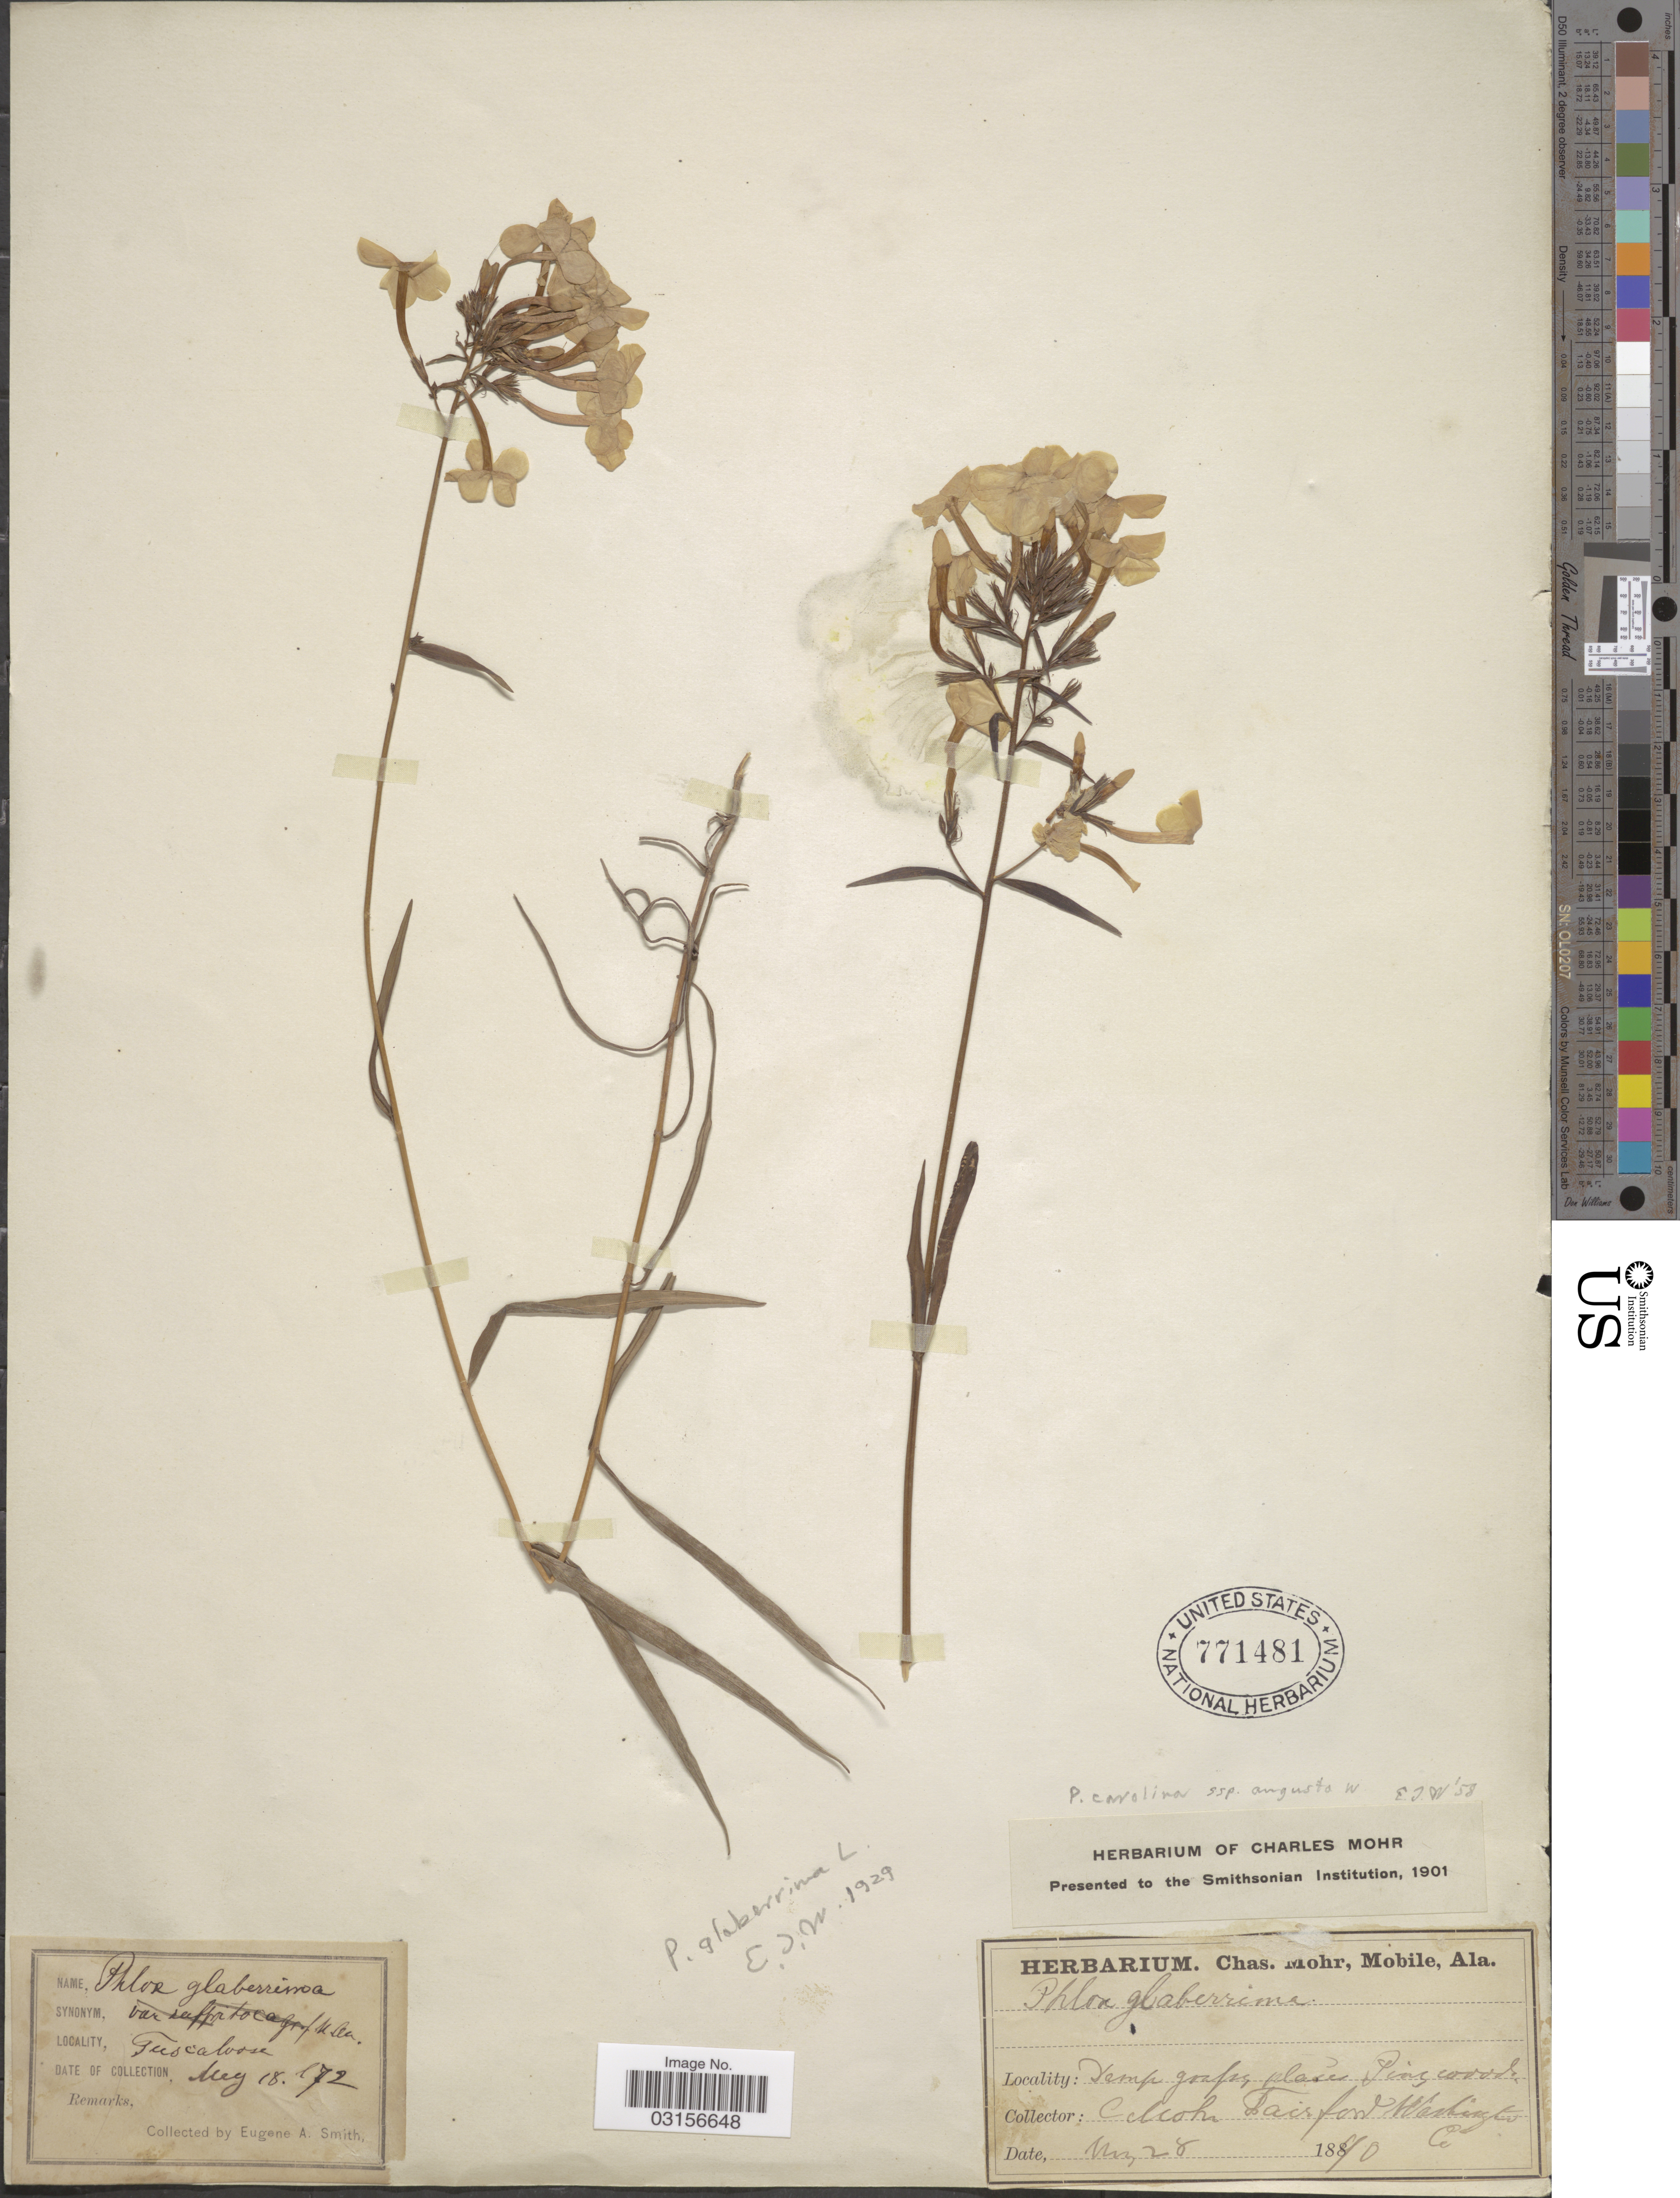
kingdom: Plantae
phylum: Tracheophyta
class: Magnoliopsida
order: Ericales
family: Polemoniaceae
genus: Phlox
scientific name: Phlox carolina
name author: L.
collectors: Mohr, C. T. (herbarium)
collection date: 1890-05-28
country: United States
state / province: Alabama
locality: Fairfiew. Washington Co.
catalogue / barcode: US 771481-2